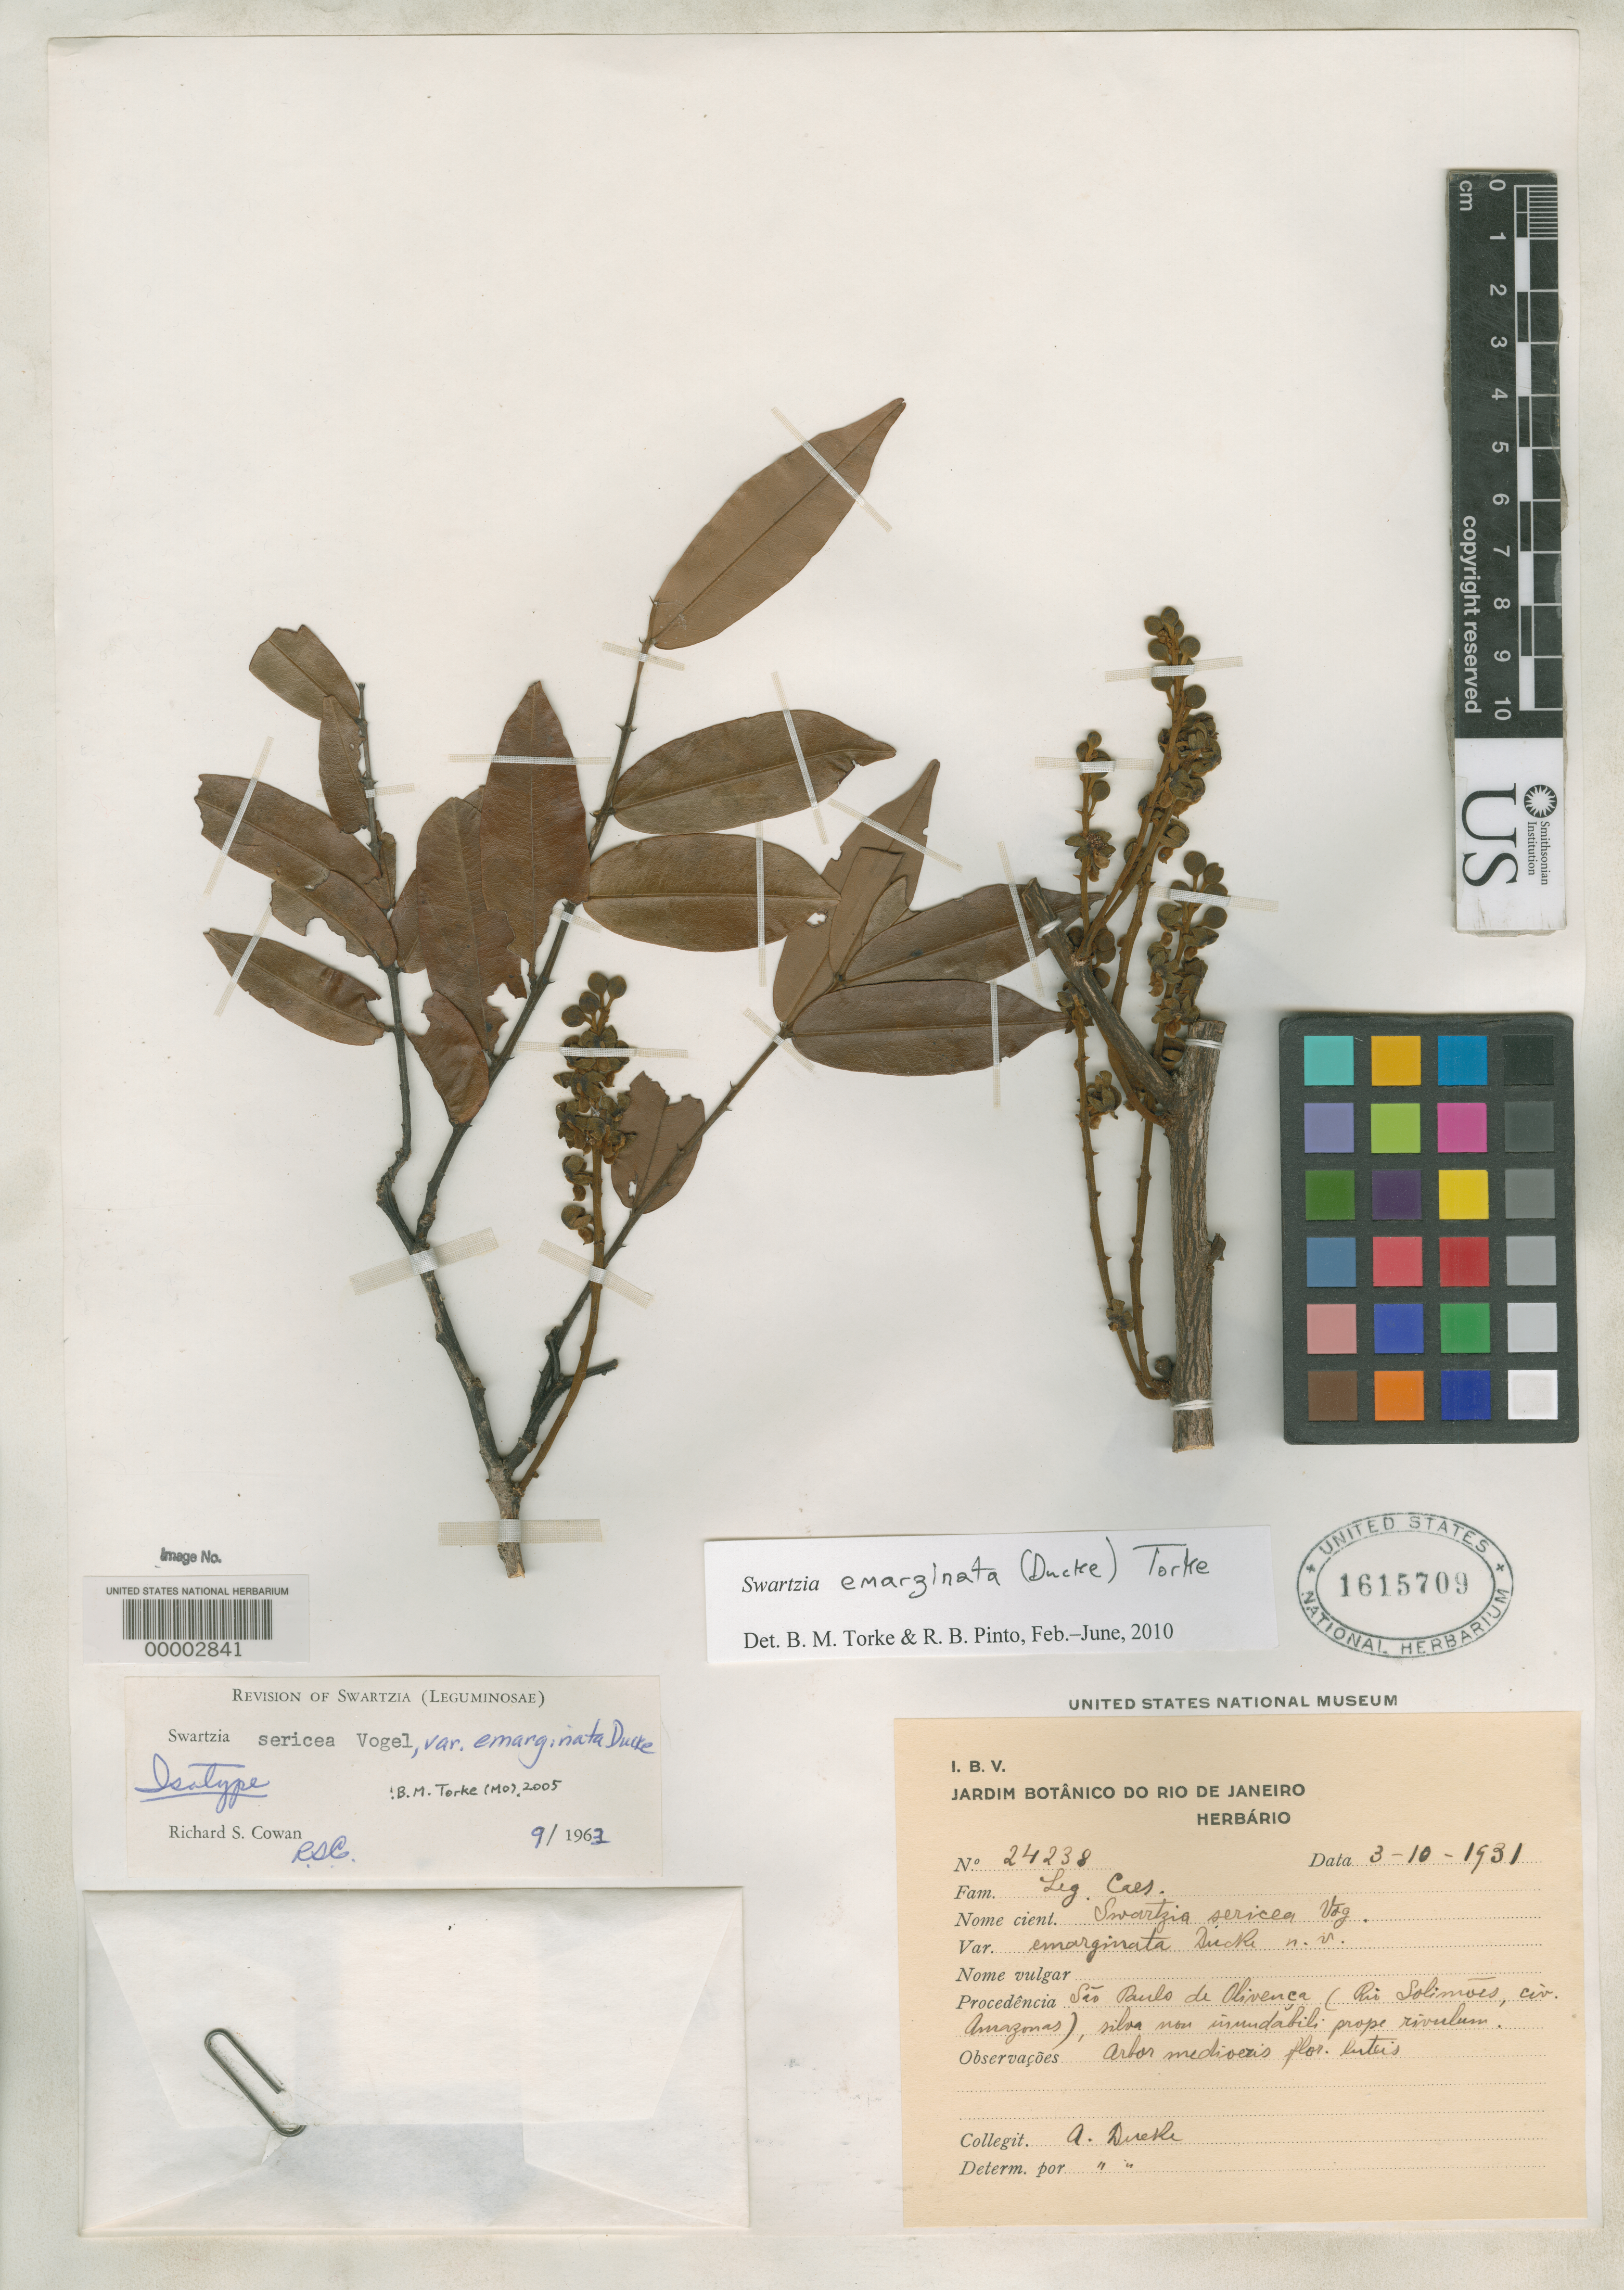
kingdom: Plantae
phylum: Tracheophyta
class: Magnoliopsida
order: Fabales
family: Fabaceae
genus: Swartzia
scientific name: Swartzia sericea var. emarginata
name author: Ducke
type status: Isotype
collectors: A. Ducke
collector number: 24238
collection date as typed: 03 Oct 1931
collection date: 1931-10-03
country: Brazil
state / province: Amazonas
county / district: San Paulo de Olivenca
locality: Sao Paulo de Olivenca.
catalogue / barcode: US 1615709